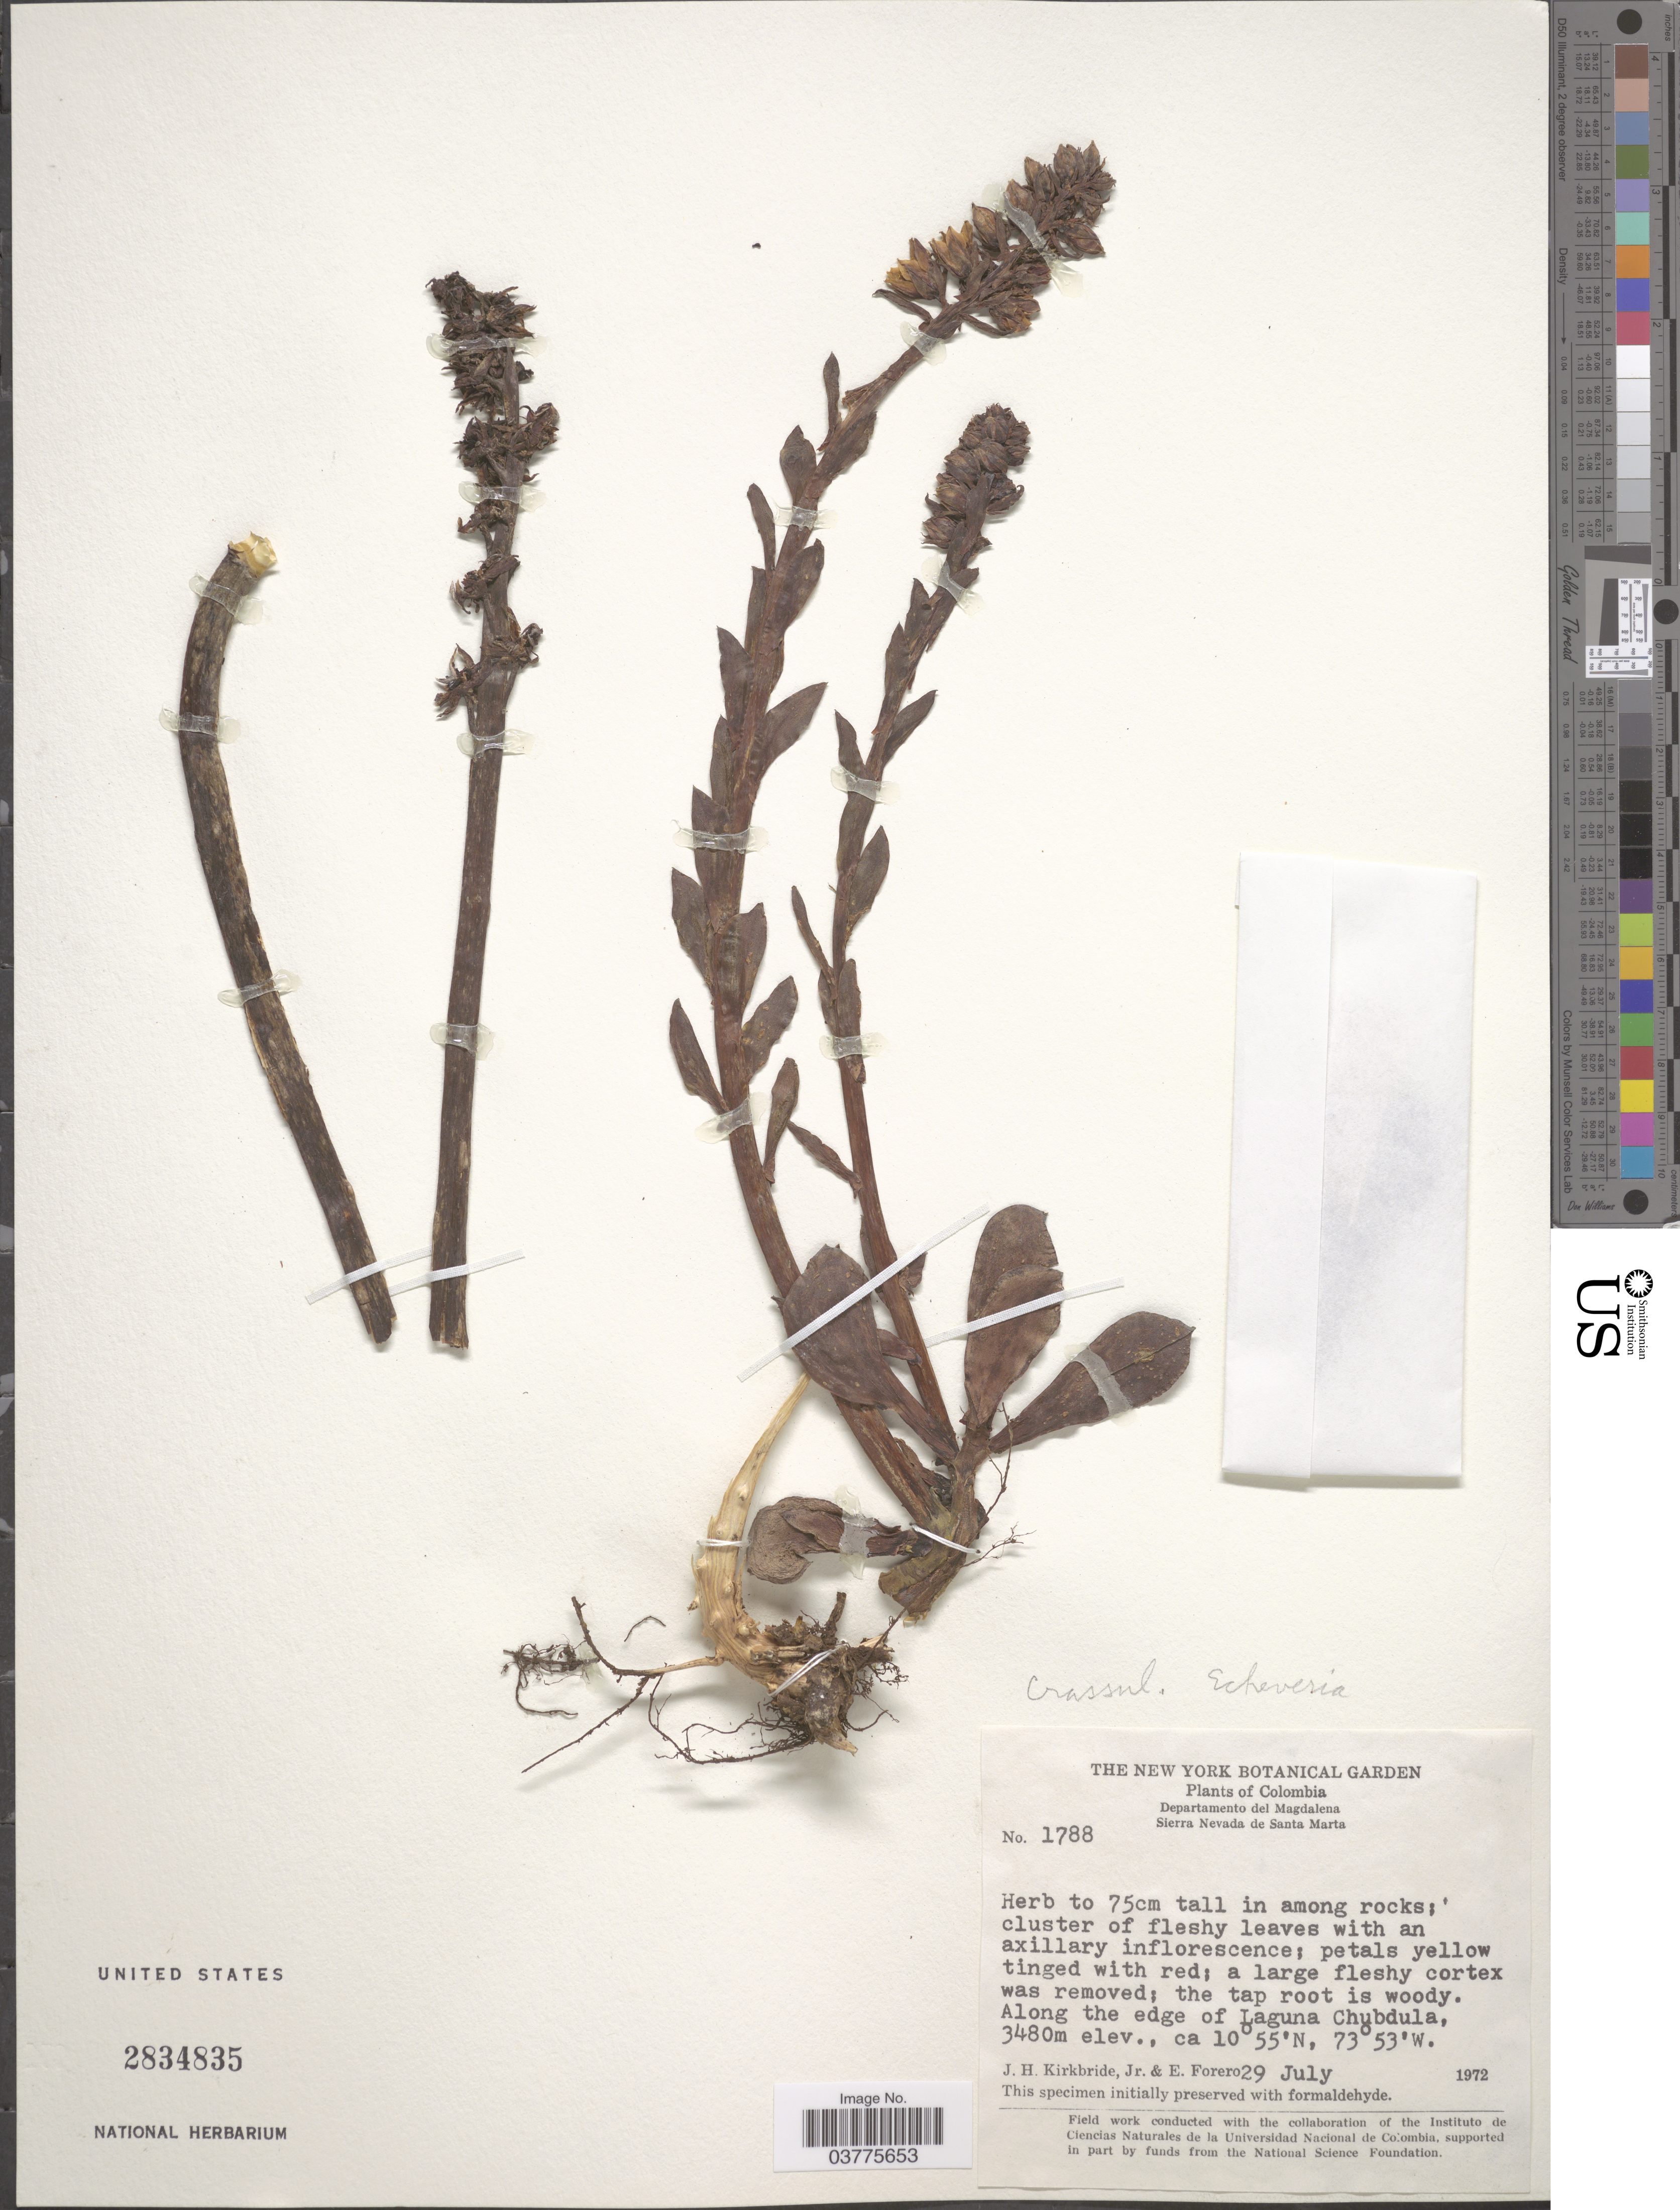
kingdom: Plantae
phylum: Tracheophyta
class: Magnoliopsida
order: Saxifragales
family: Crassulaceae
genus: Echeveria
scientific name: Echeveria sp.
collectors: J. H. Kirkbride & E. Forero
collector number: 1788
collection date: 1972-07-29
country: Colombia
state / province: Magdalena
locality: Departamento del Magdalena. Sierra Nevada de Santa Marta. Along the edge of Laguna Chubdula.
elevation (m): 3480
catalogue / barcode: US 2834835